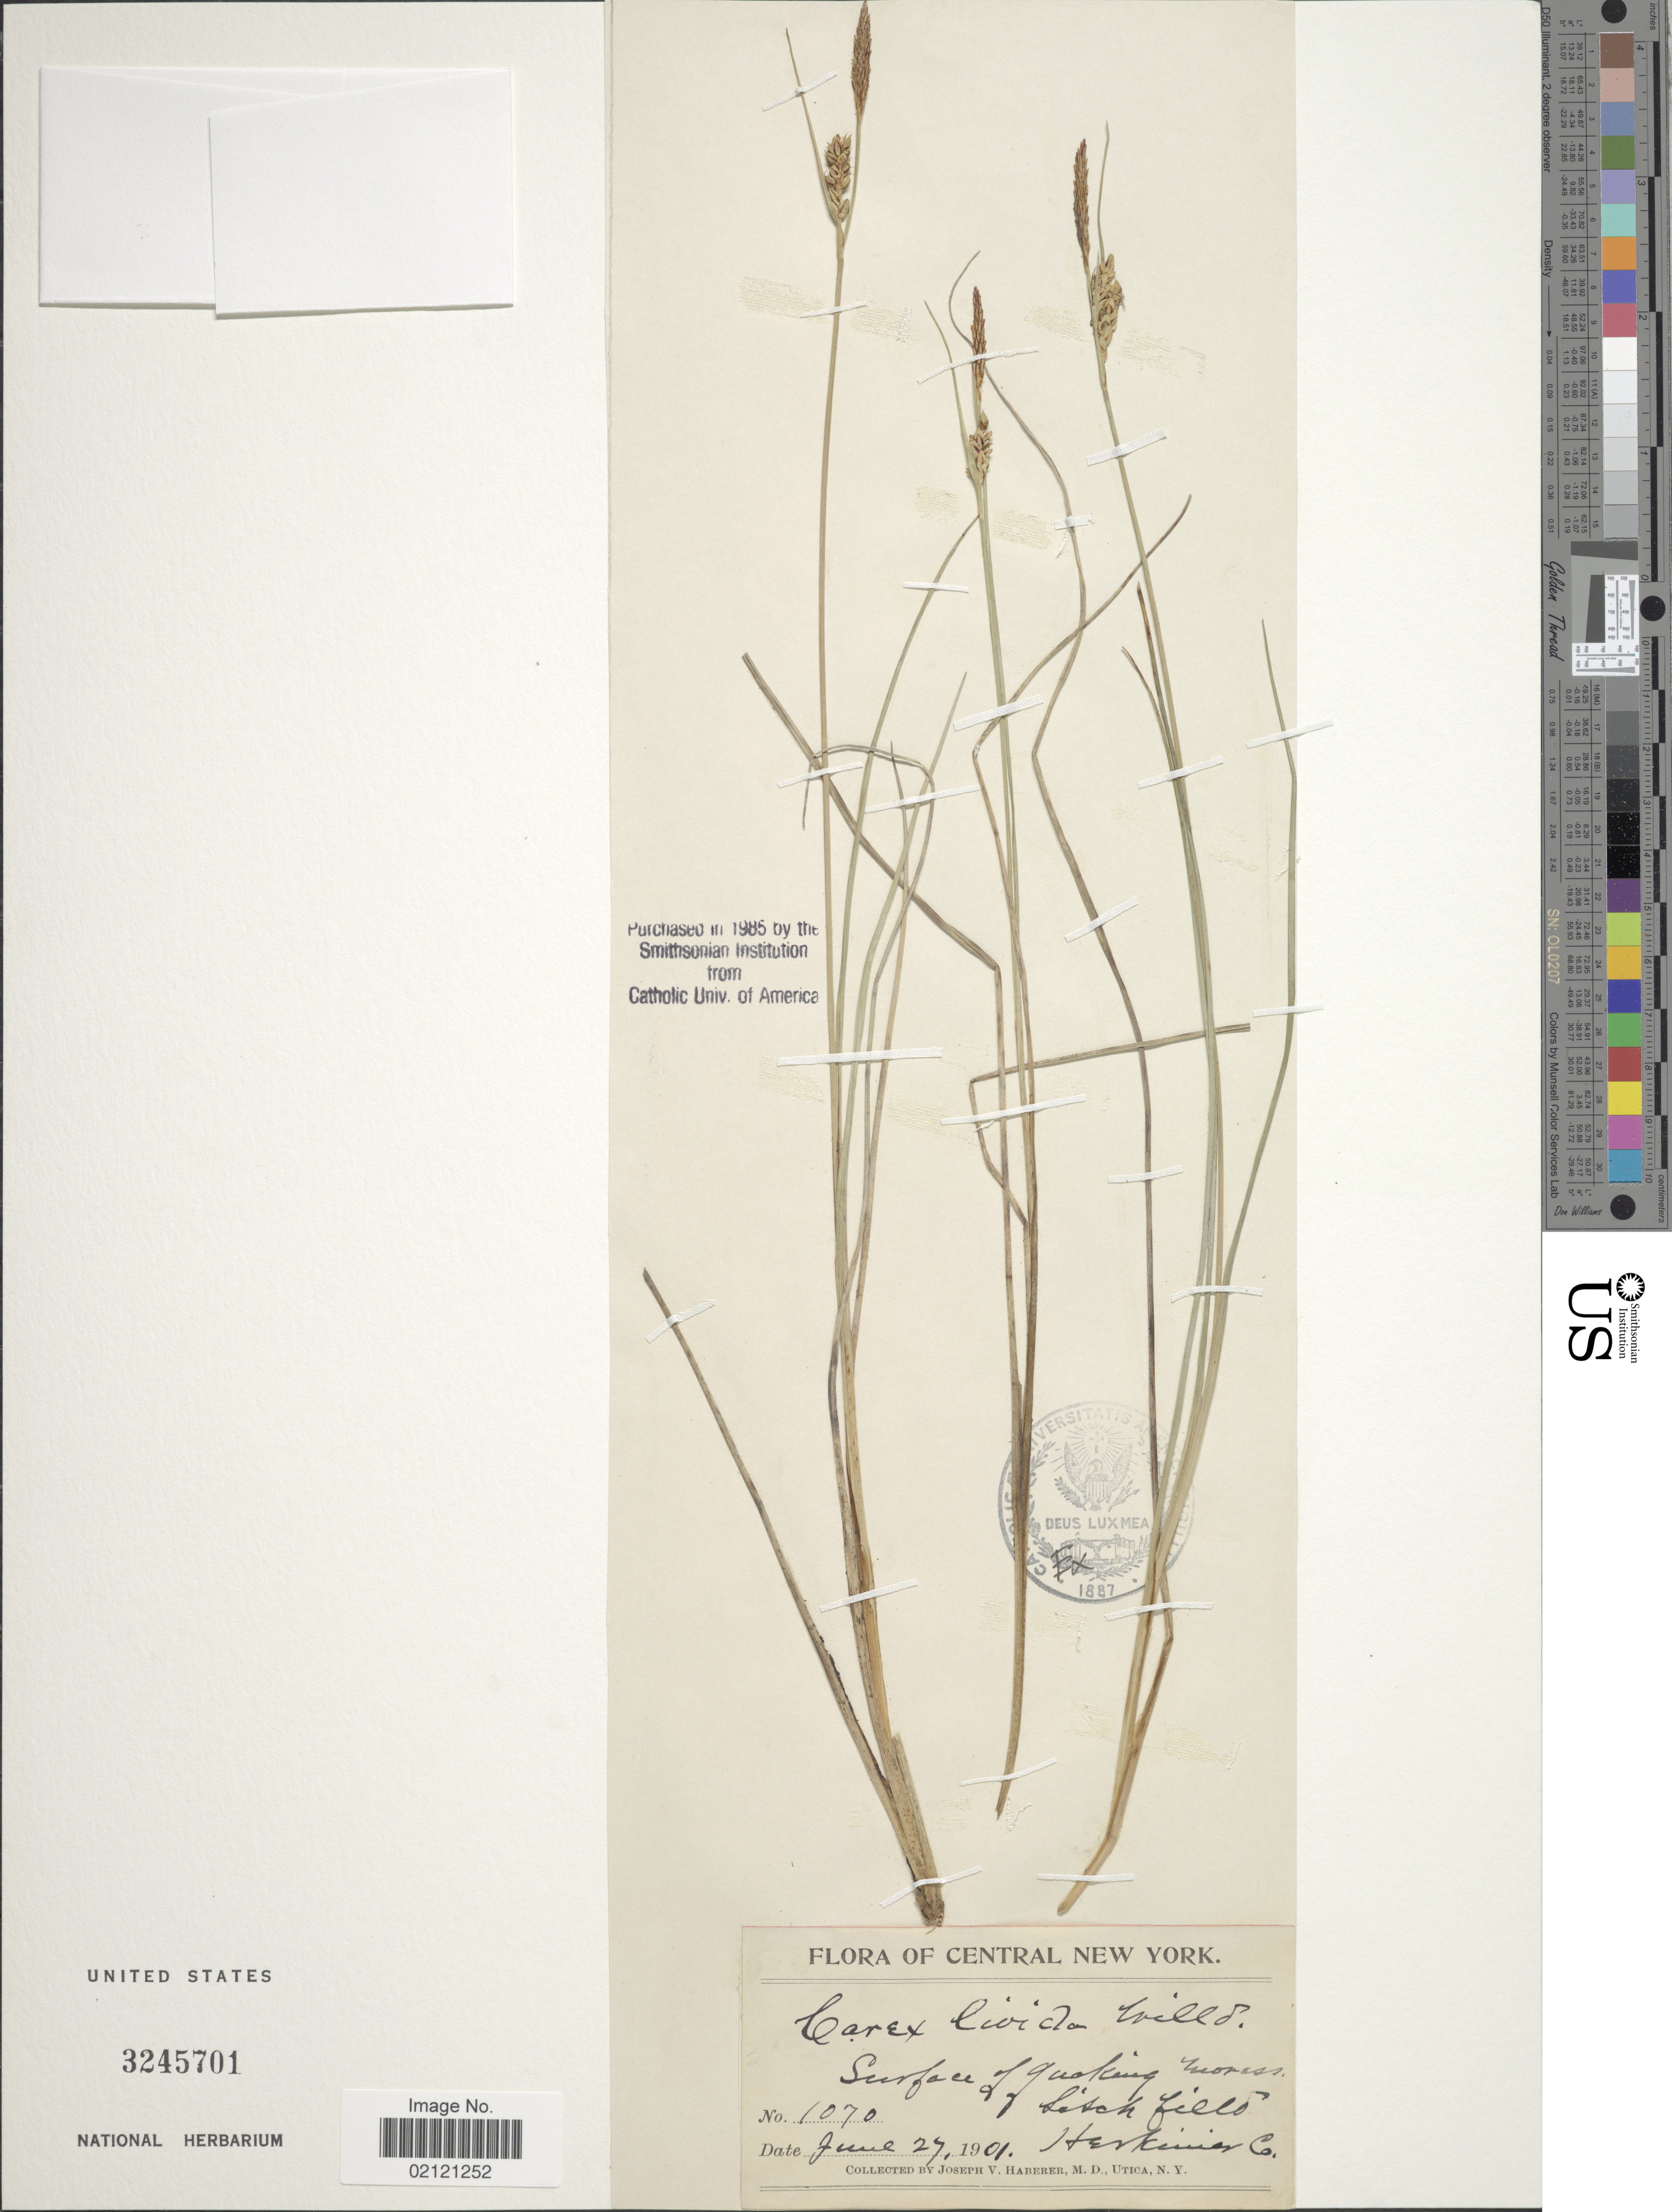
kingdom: Plantae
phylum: Tracheophyta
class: Liliopsida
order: Poales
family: Cyperaceae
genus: Carex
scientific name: Carex livida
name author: (Wahlenb.) Willd.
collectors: J. V. Haberer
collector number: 1070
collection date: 1901-06-27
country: United States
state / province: New York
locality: Central New York, Surface of quaking of Litchfield, Herkimer Co.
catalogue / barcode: US 3245701